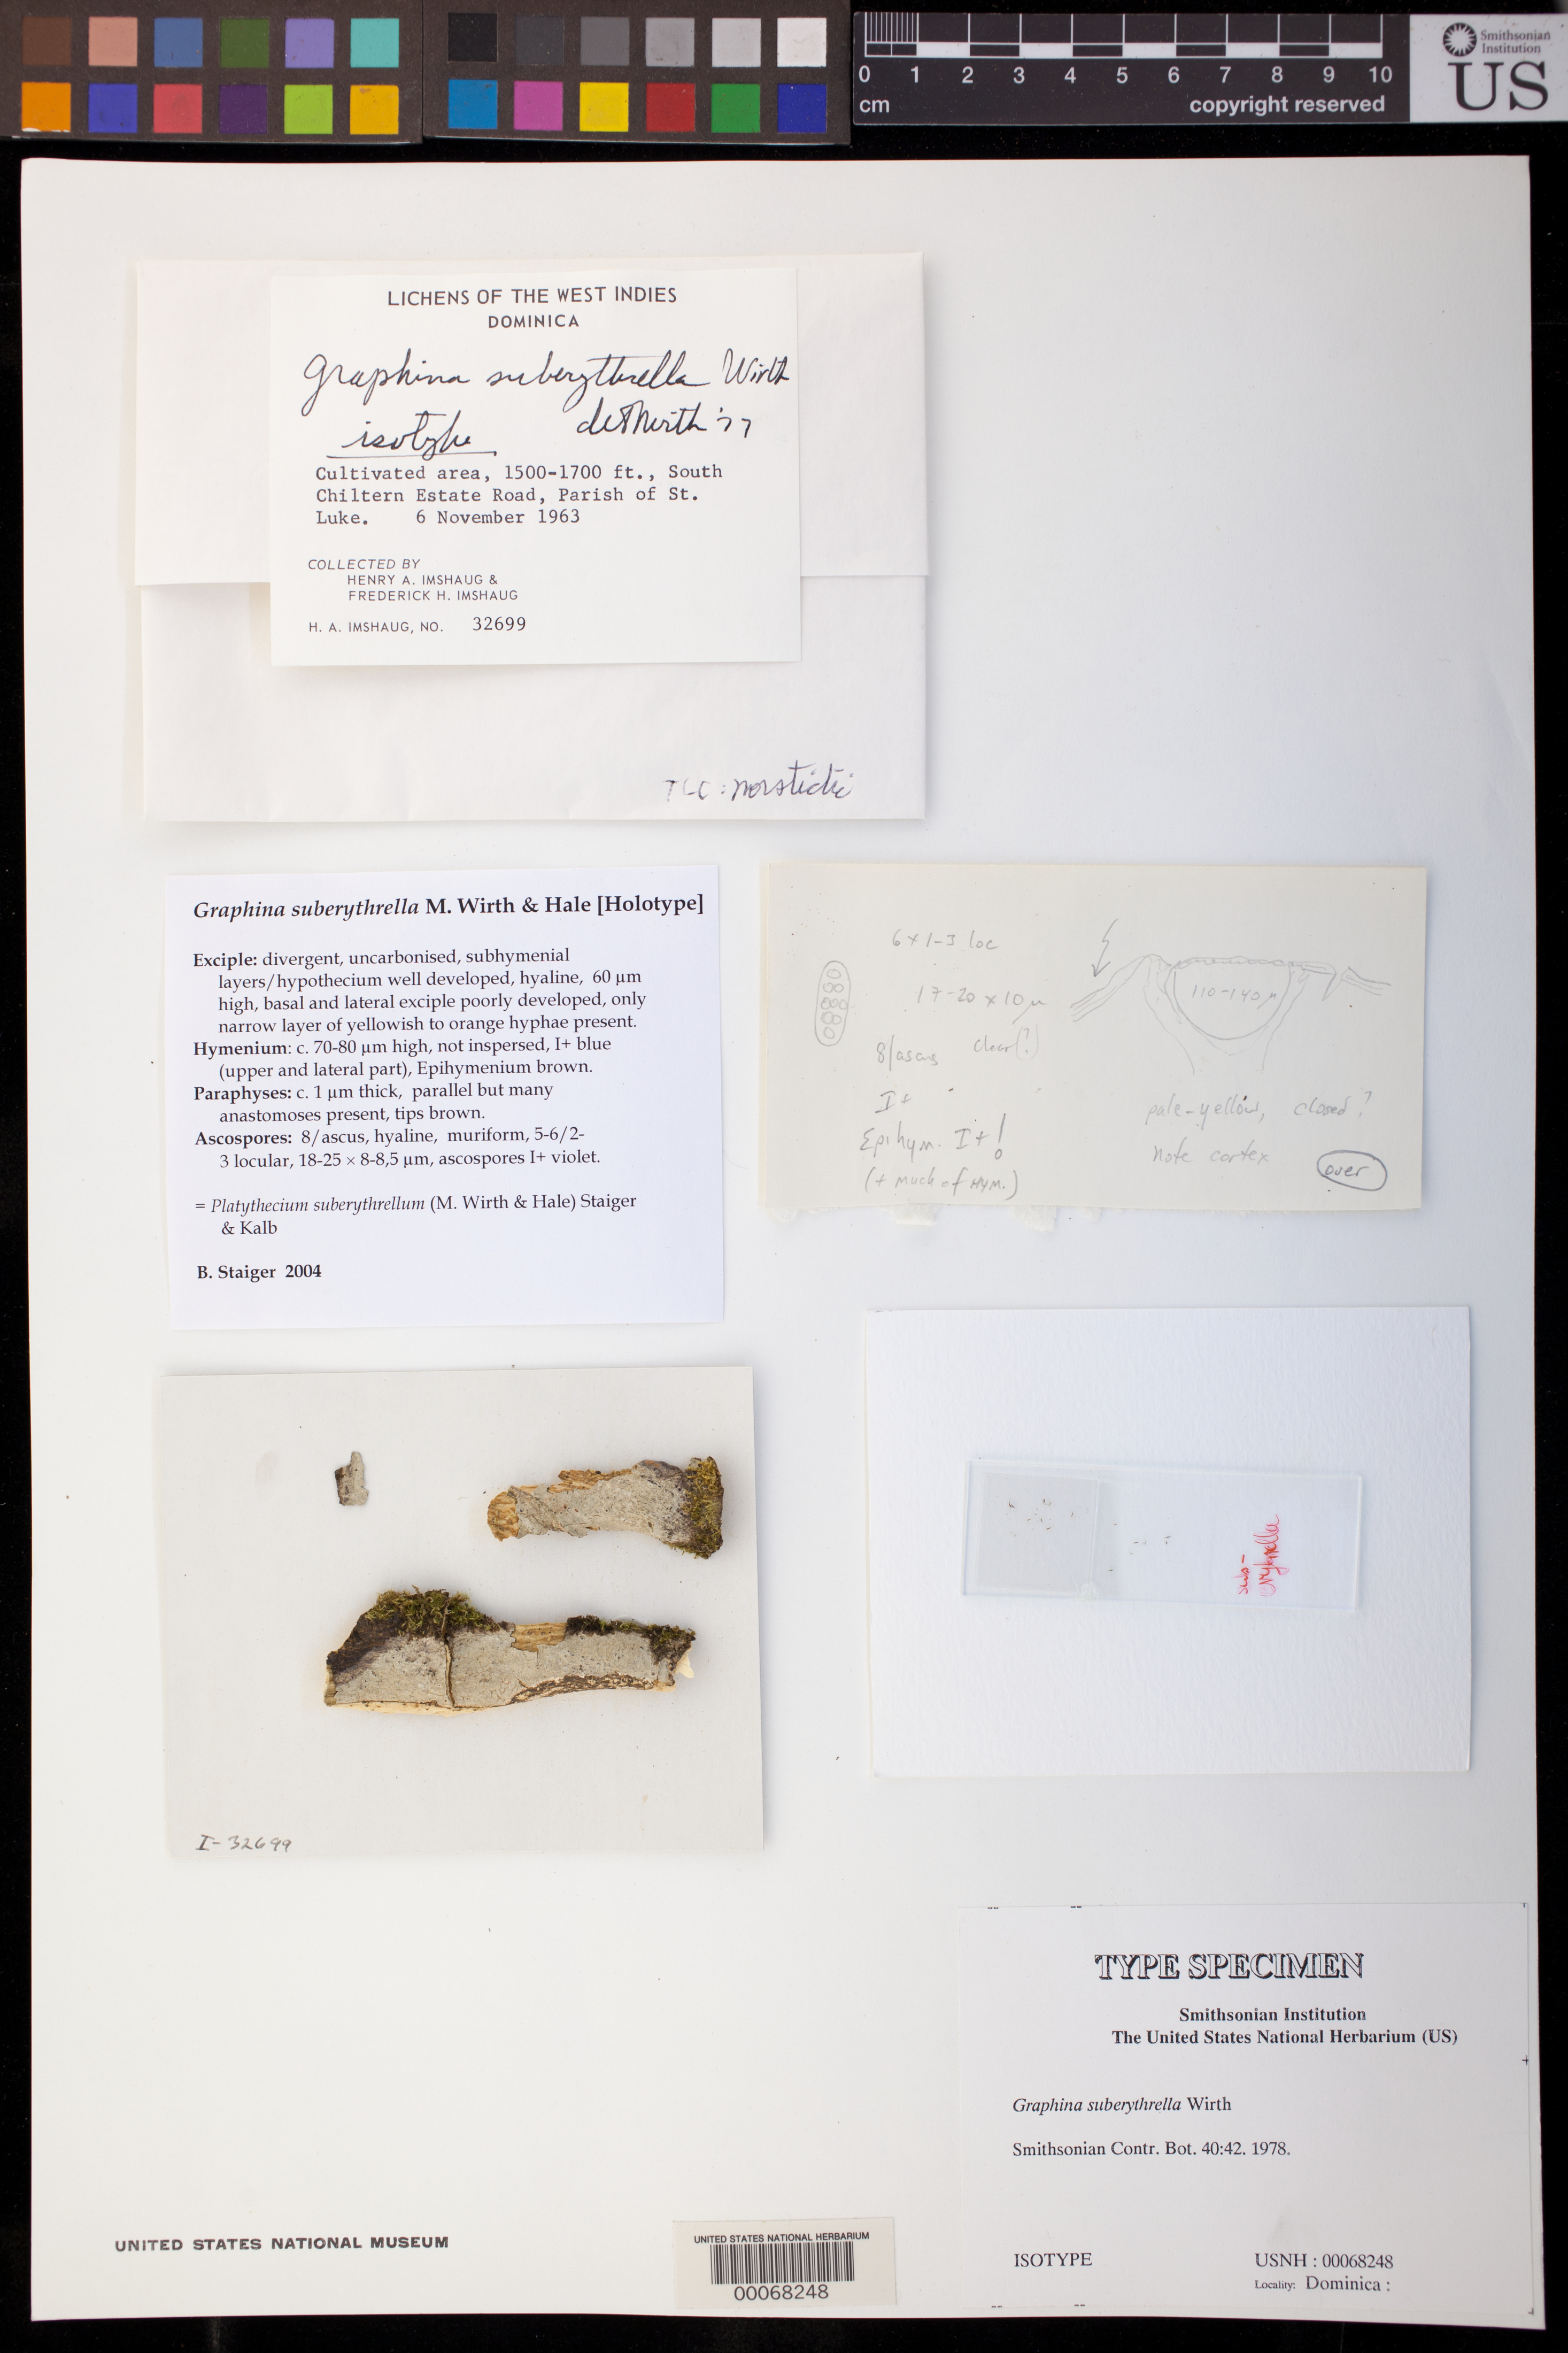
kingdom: Fungi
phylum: Ascomycota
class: Lecanoromycetes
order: Ostropales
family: Graphidaceae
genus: Graphina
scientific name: Graphina suberythrella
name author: M. Wirth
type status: Isotype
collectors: H. A. Imshaug & F. Imshaug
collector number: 32699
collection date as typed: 06 Nov 1963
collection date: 1963-11-06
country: Dominica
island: Dominica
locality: S Chiltern Estate Rd., Parish of St. Luke.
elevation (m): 457